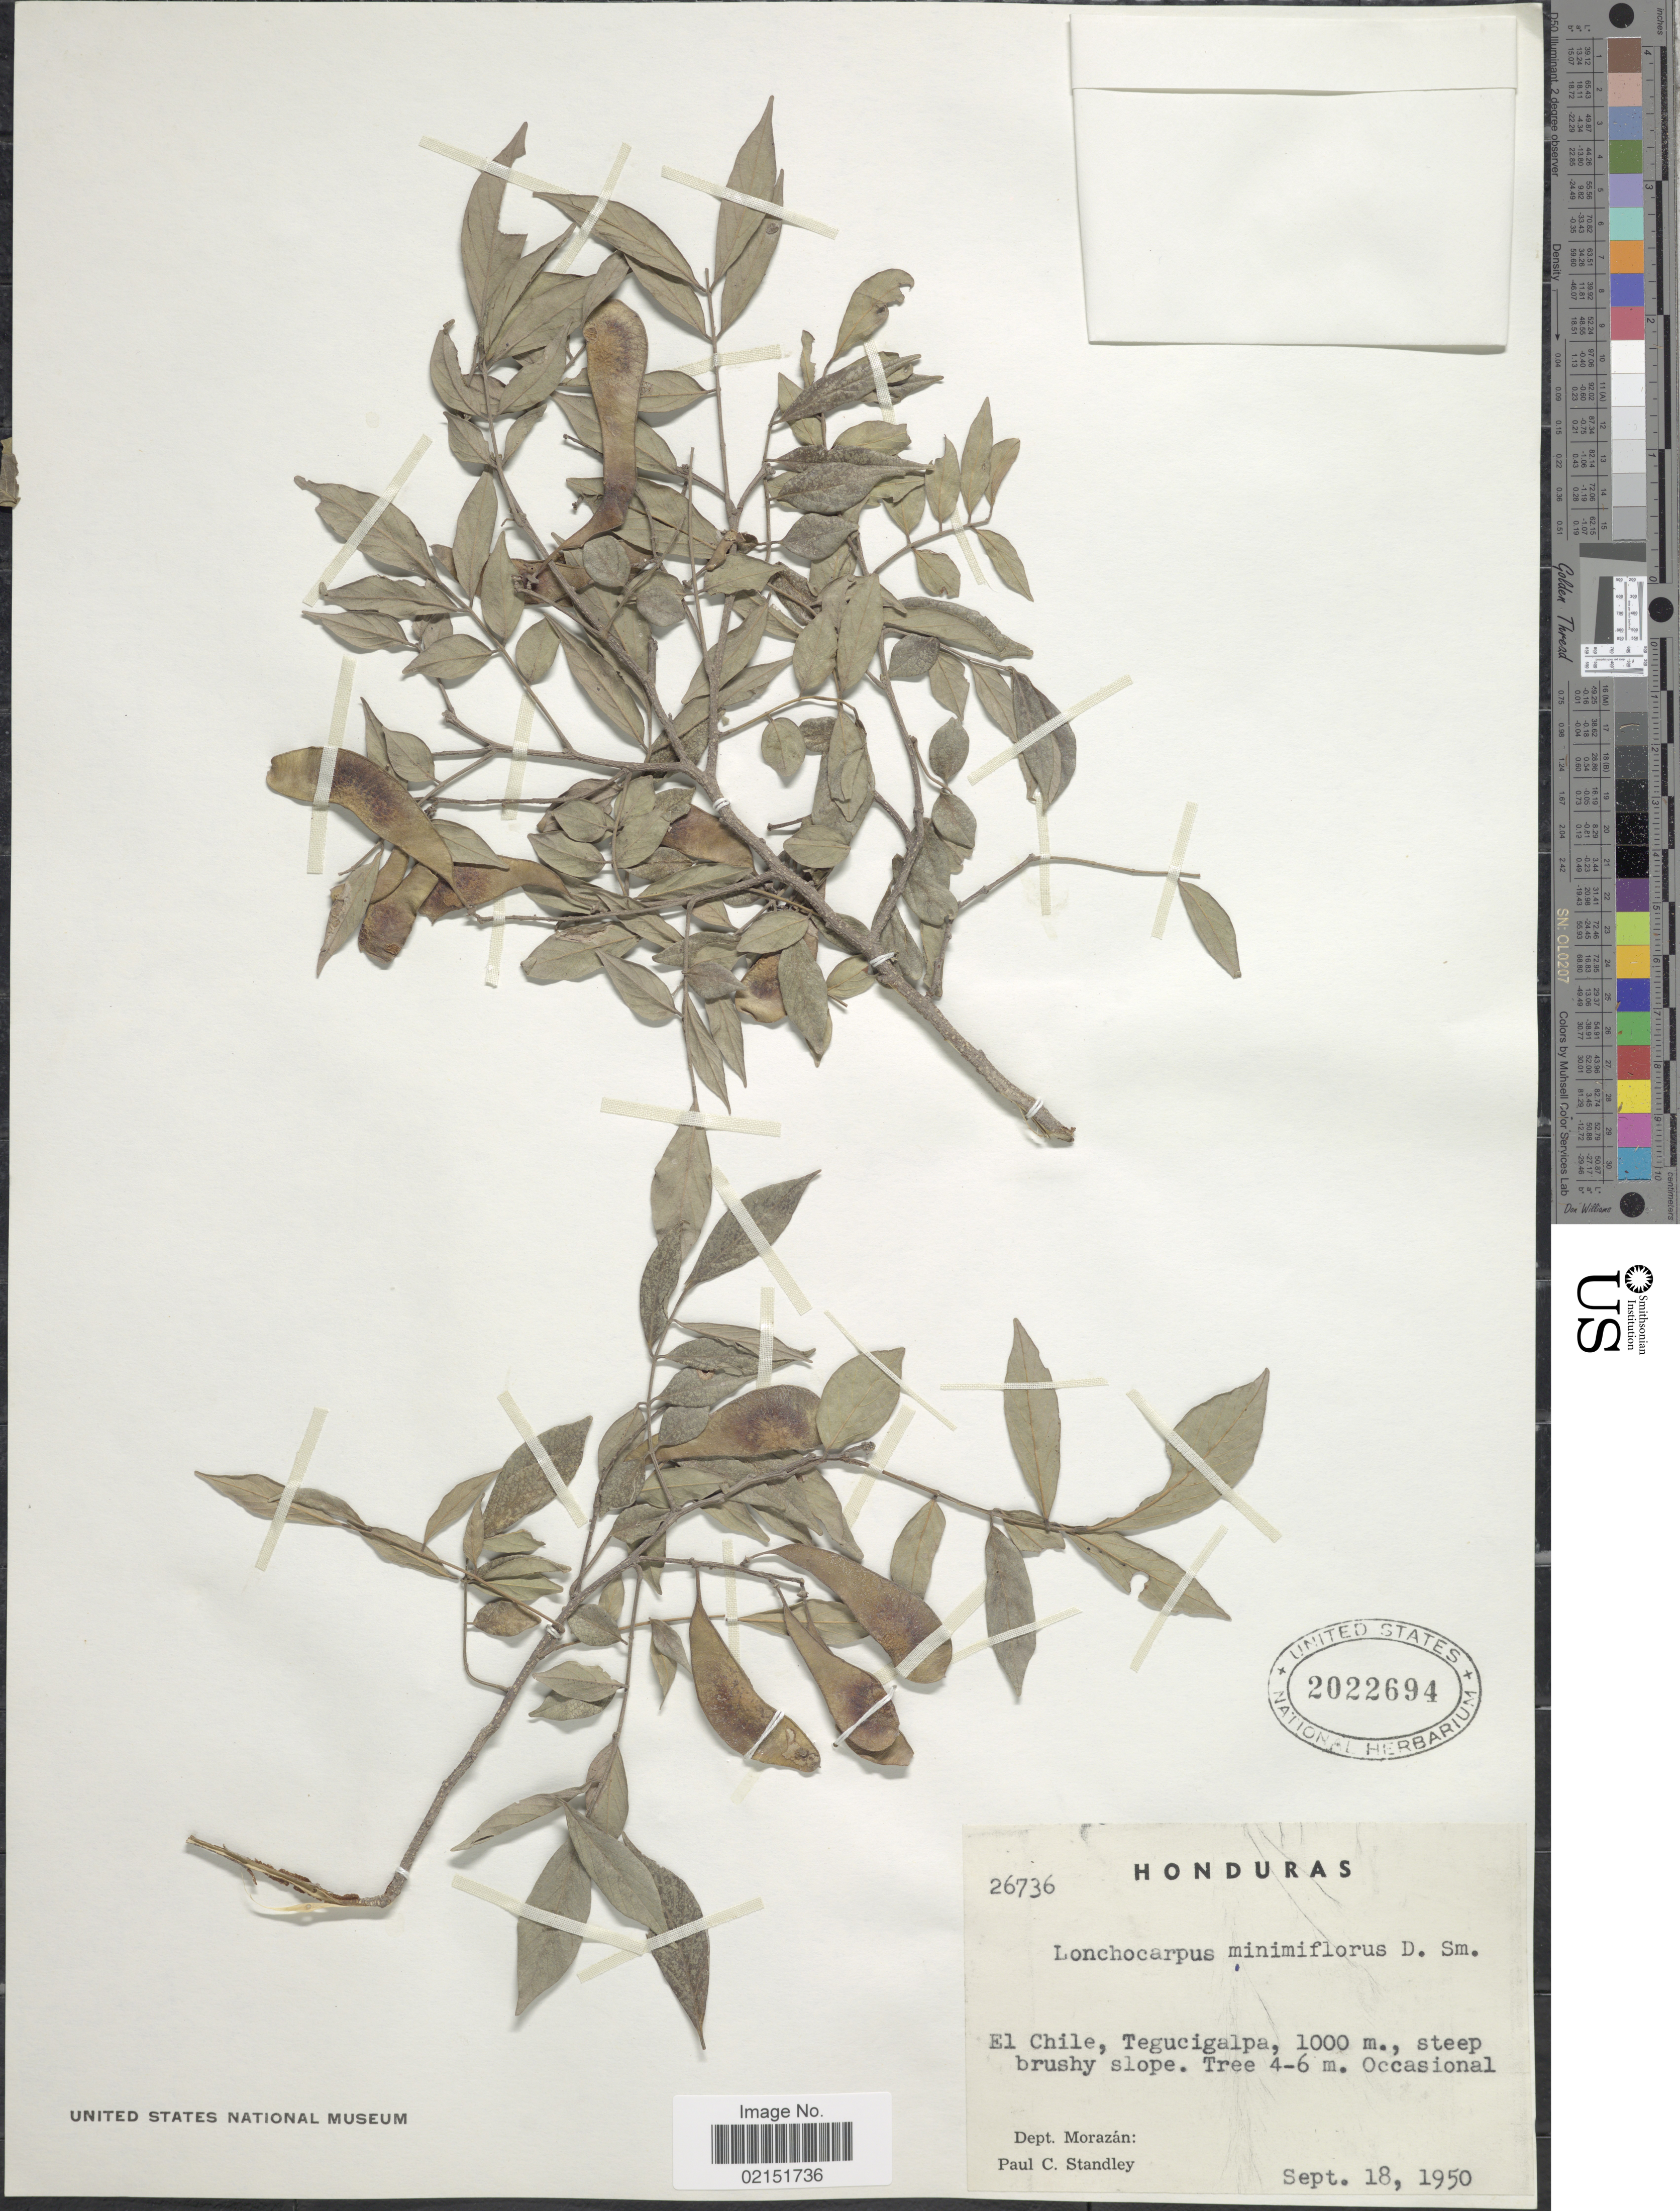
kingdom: Plantae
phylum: Tracheophyta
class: Magnoliopsida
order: Fabales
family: Fabaceae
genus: Lonchocarpus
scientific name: Lonchocarpus minimiflorus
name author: Donn. Sm.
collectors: P. C. Standley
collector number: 26736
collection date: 1950-09-18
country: Honduras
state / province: Fco. Morazán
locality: El Chile, Tegucigalpa, Dept. Morazan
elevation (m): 1000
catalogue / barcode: US 2022694